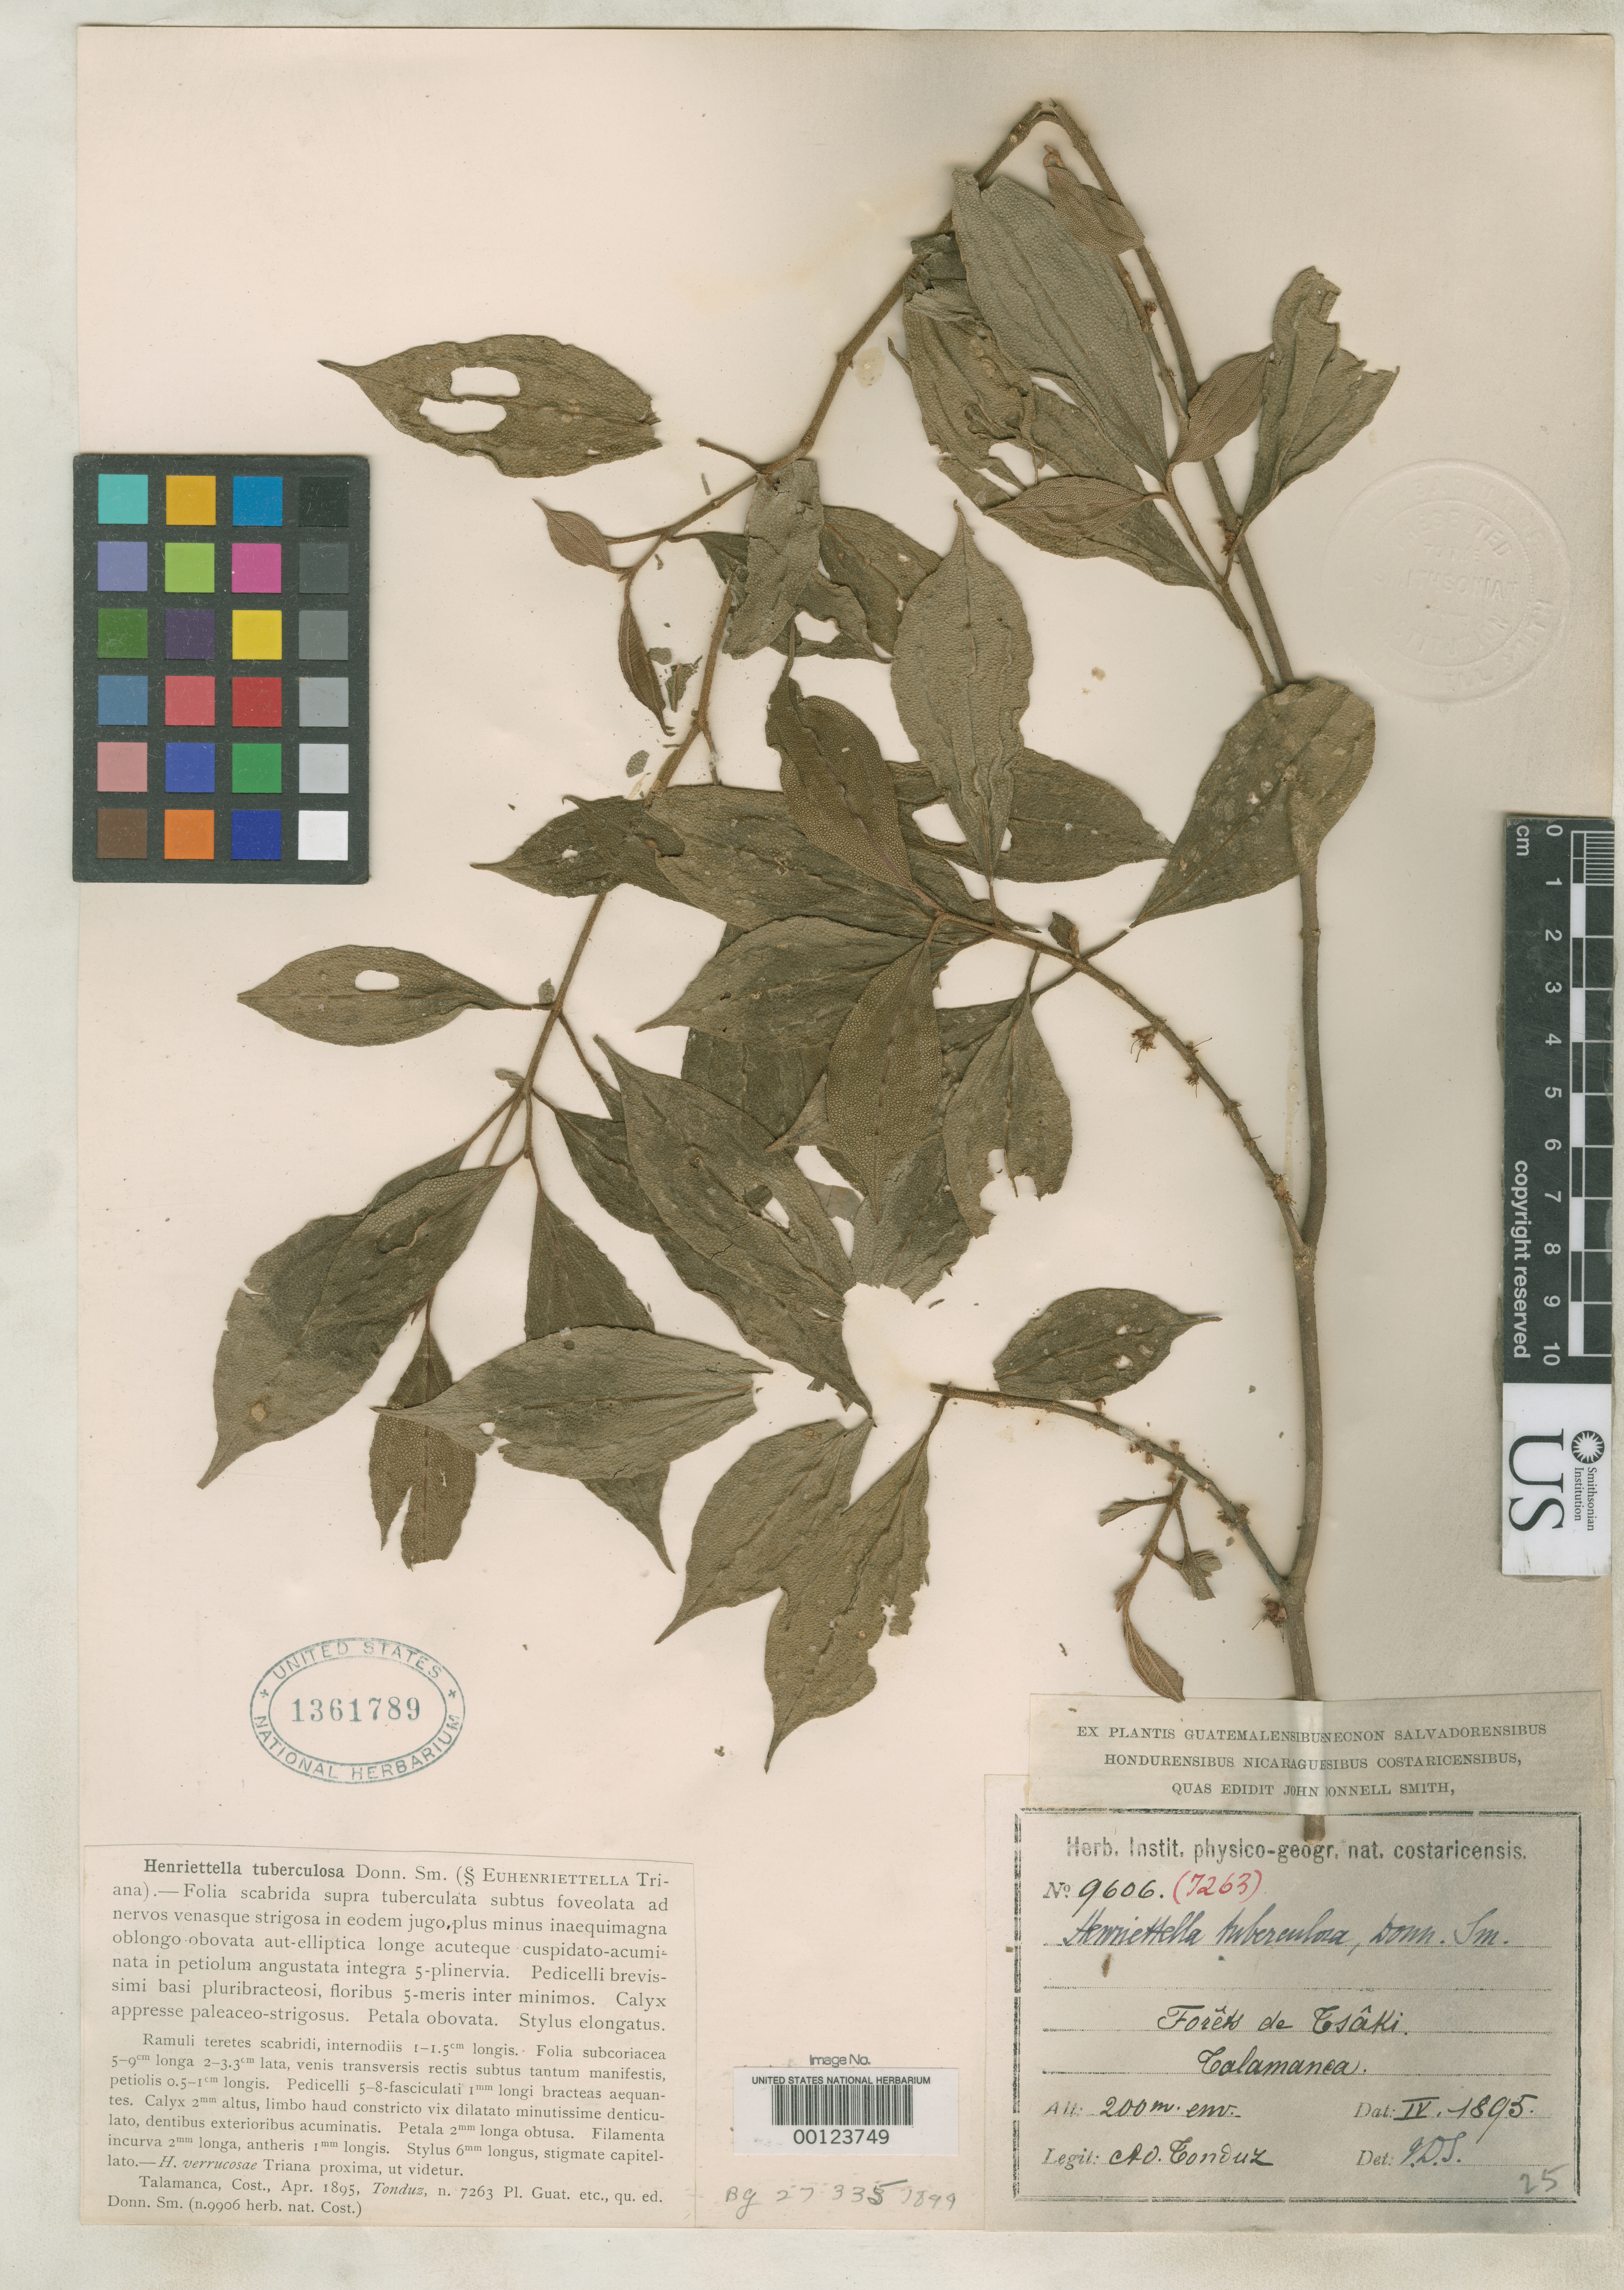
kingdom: Plantae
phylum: Tracheophyta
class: Magnoliopsida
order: Myrtales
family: Melastomataceae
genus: Henriettella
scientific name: Henriettella tuberculosa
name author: Donn. Sm.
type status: Type Collection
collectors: A. Tonduz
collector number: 9606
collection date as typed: Apr 1895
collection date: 1895-04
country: Costa Rica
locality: Talamanca, Tsaki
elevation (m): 200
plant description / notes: One of four specimens received from John Donnell Smith herbarium. Tonduz [Donn. Sm.] 7263 = Tonduz [Herb. Nat. Cost.] 9606 (mis-cited in protologue as 9906).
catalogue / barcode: US 1361789